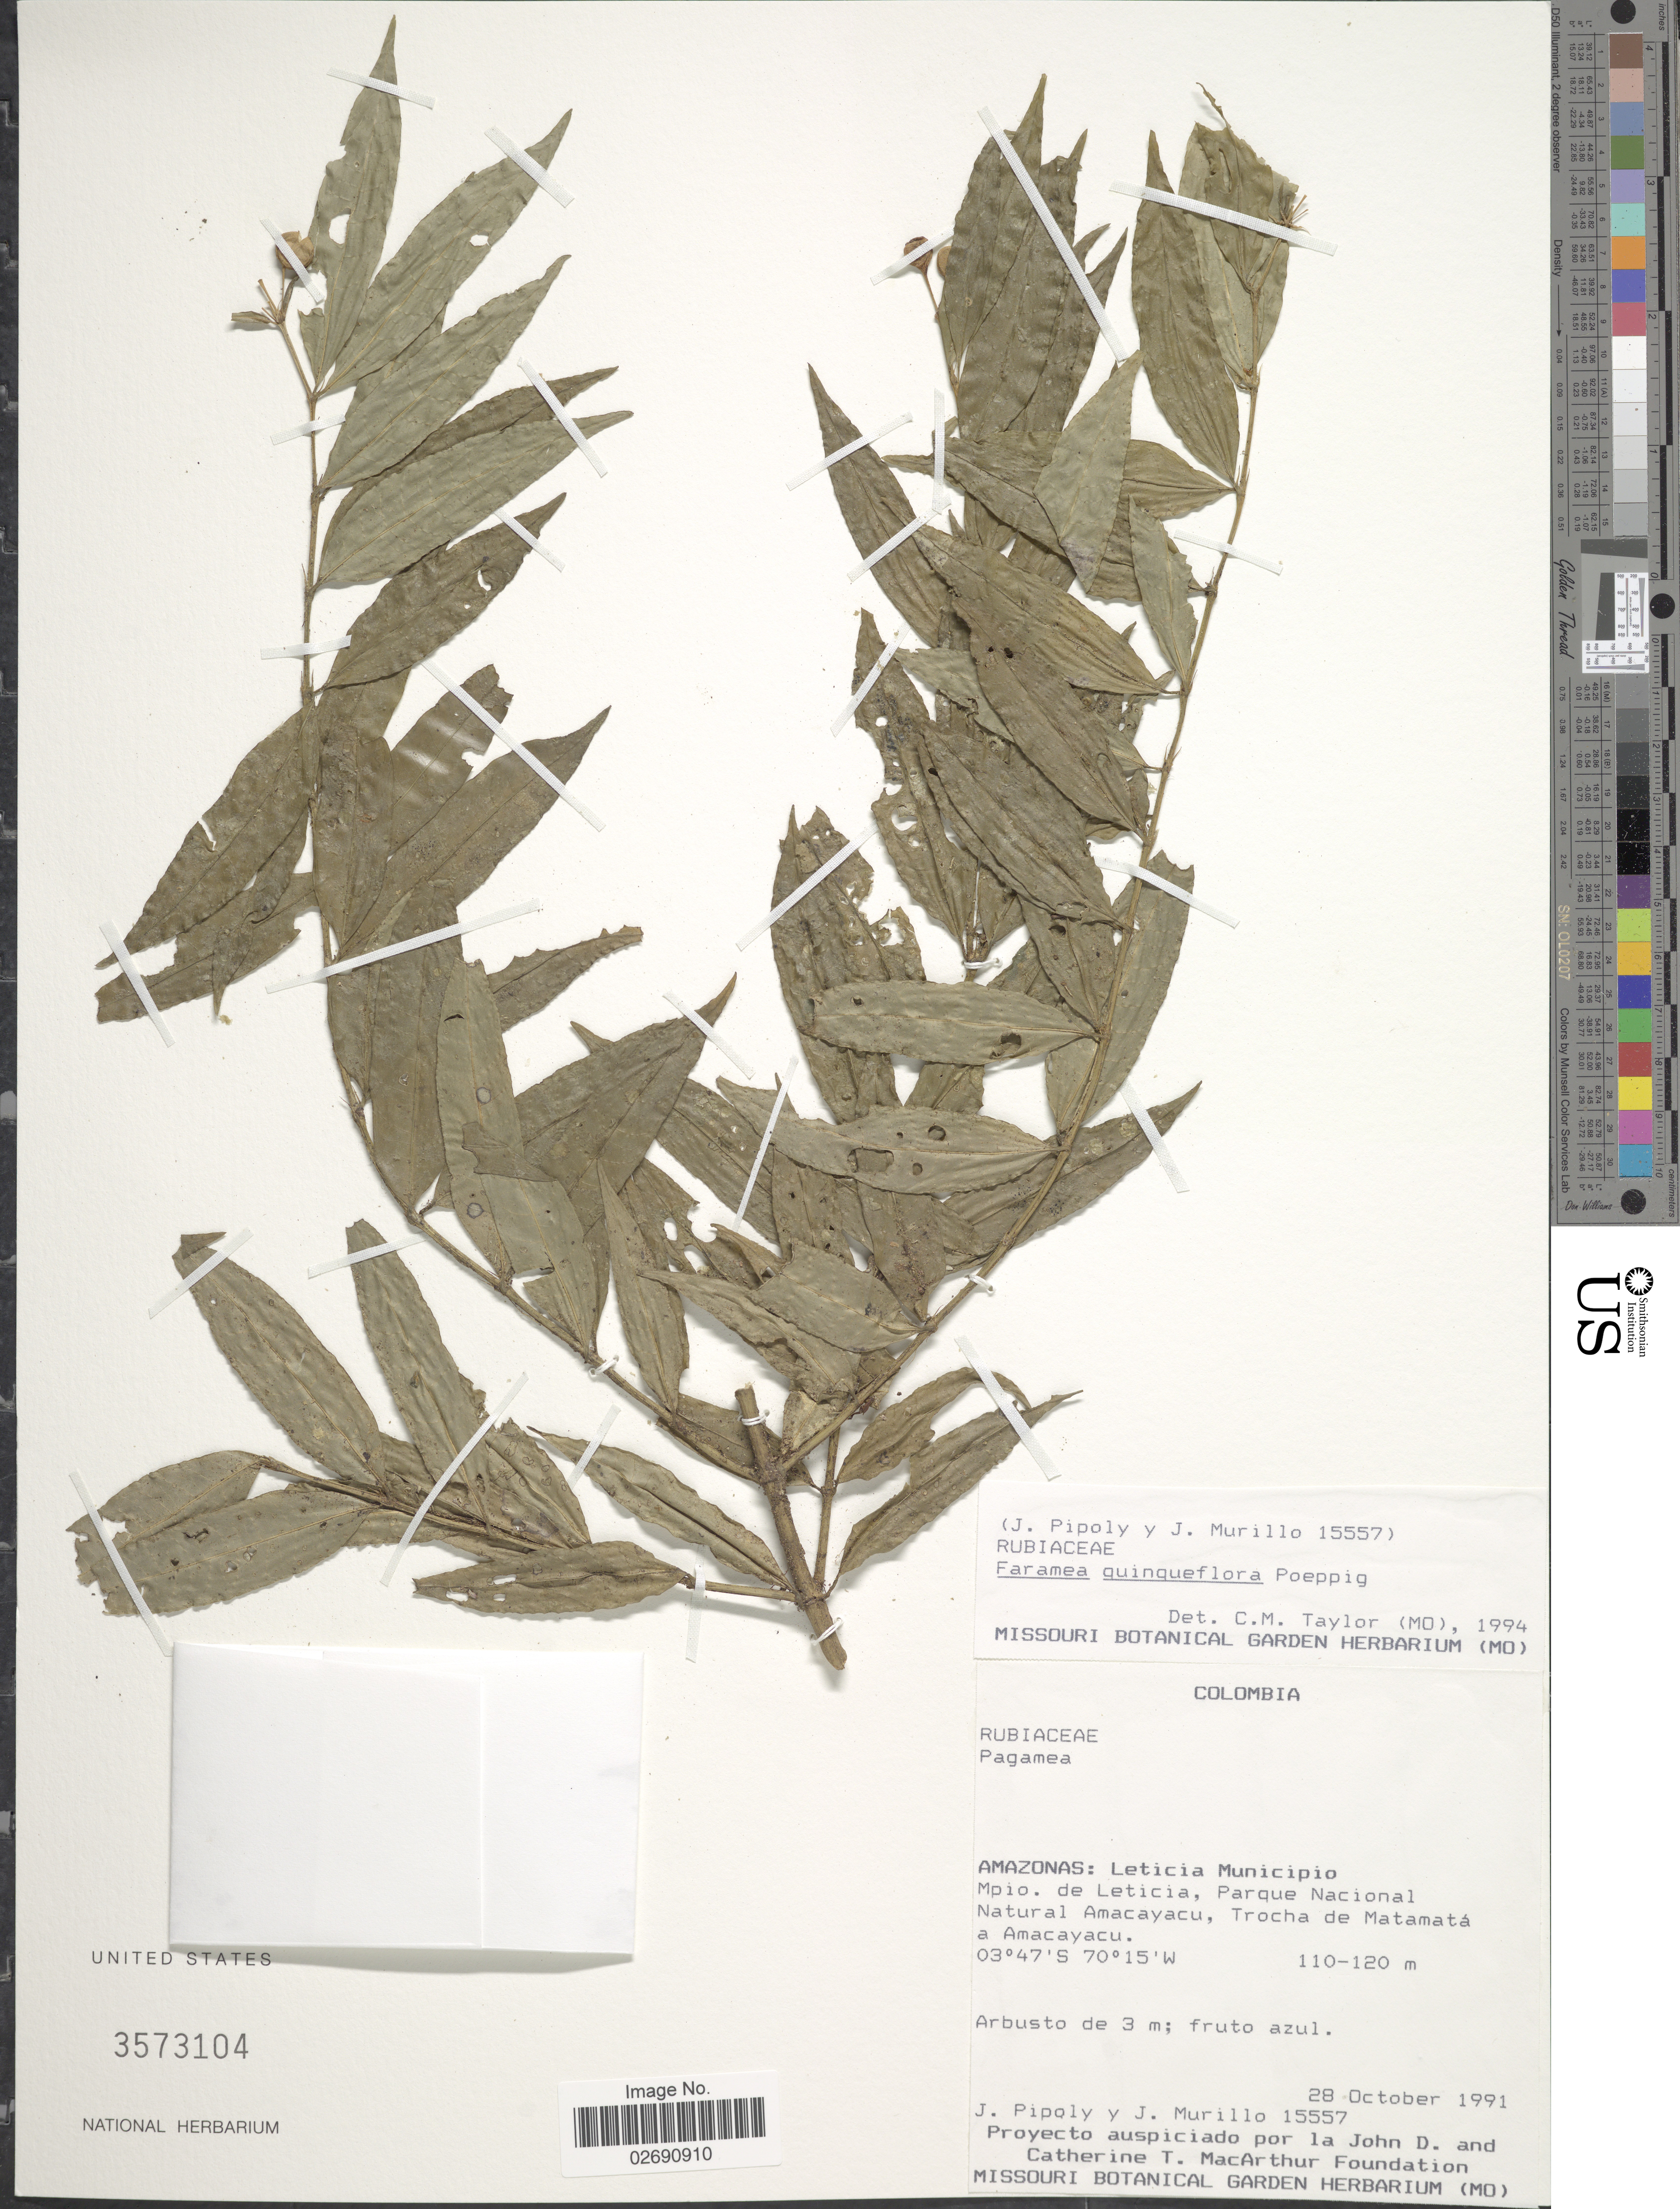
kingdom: Plantae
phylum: Tracheophyta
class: Magnoliopsida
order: Gentianales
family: Rubiaceae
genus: Faramea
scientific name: Faramea quinqueflora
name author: Poepp. & Endl.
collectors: J. J. Pipoly & J. C. Murillo-A.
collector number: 15557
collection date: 1991-10-28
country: Colombia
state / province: Amazônas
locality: Leticia Municipio. Mpio. de Leticia, Parque Nacional Natural Amacayacu, Trocha de Matamata a Amacayacu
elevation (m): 110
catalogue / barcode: US 3573104